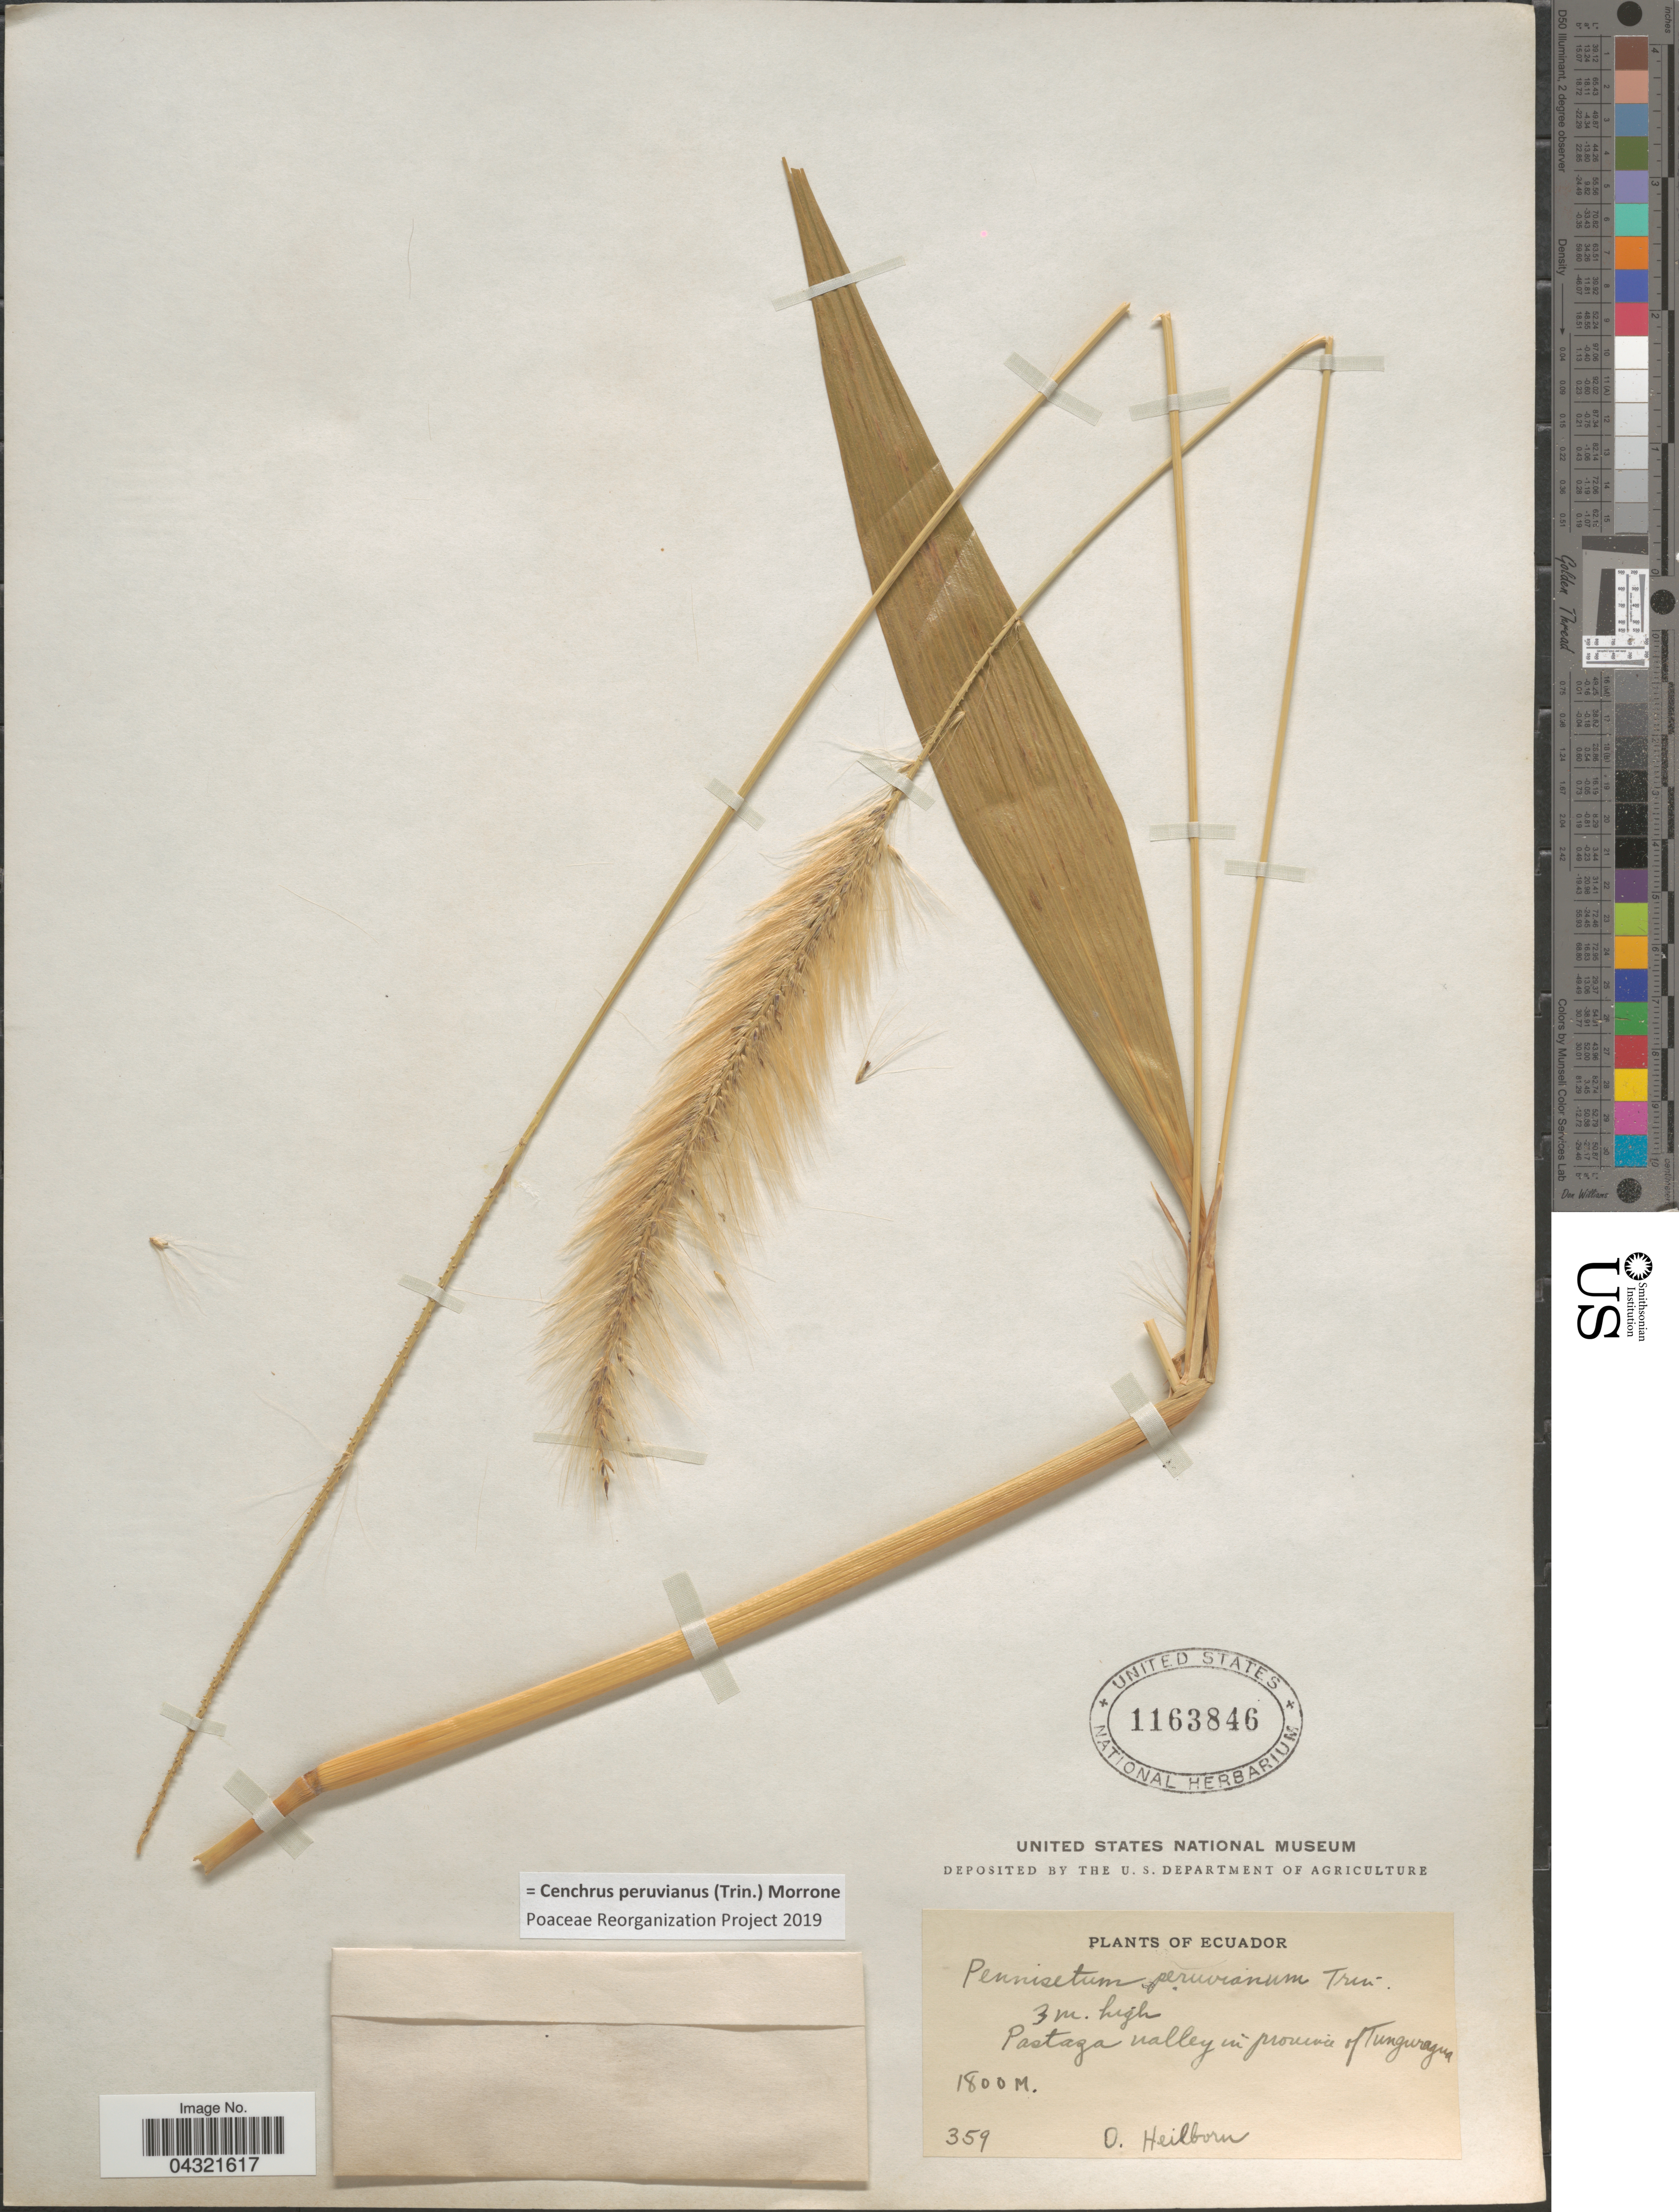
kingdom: Plantae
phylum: Tracheophyta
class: Liliopsida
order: Poales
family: Poaceae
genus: Cenchrus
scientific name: Cenchrus peruvianus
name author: (Trin.) Morrone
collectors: O. Heilborn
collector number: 359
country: Ecuador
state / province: Pastaza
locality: Pastaza valley in province of Tunguragua.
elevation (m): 1800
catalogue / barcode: US 1163846